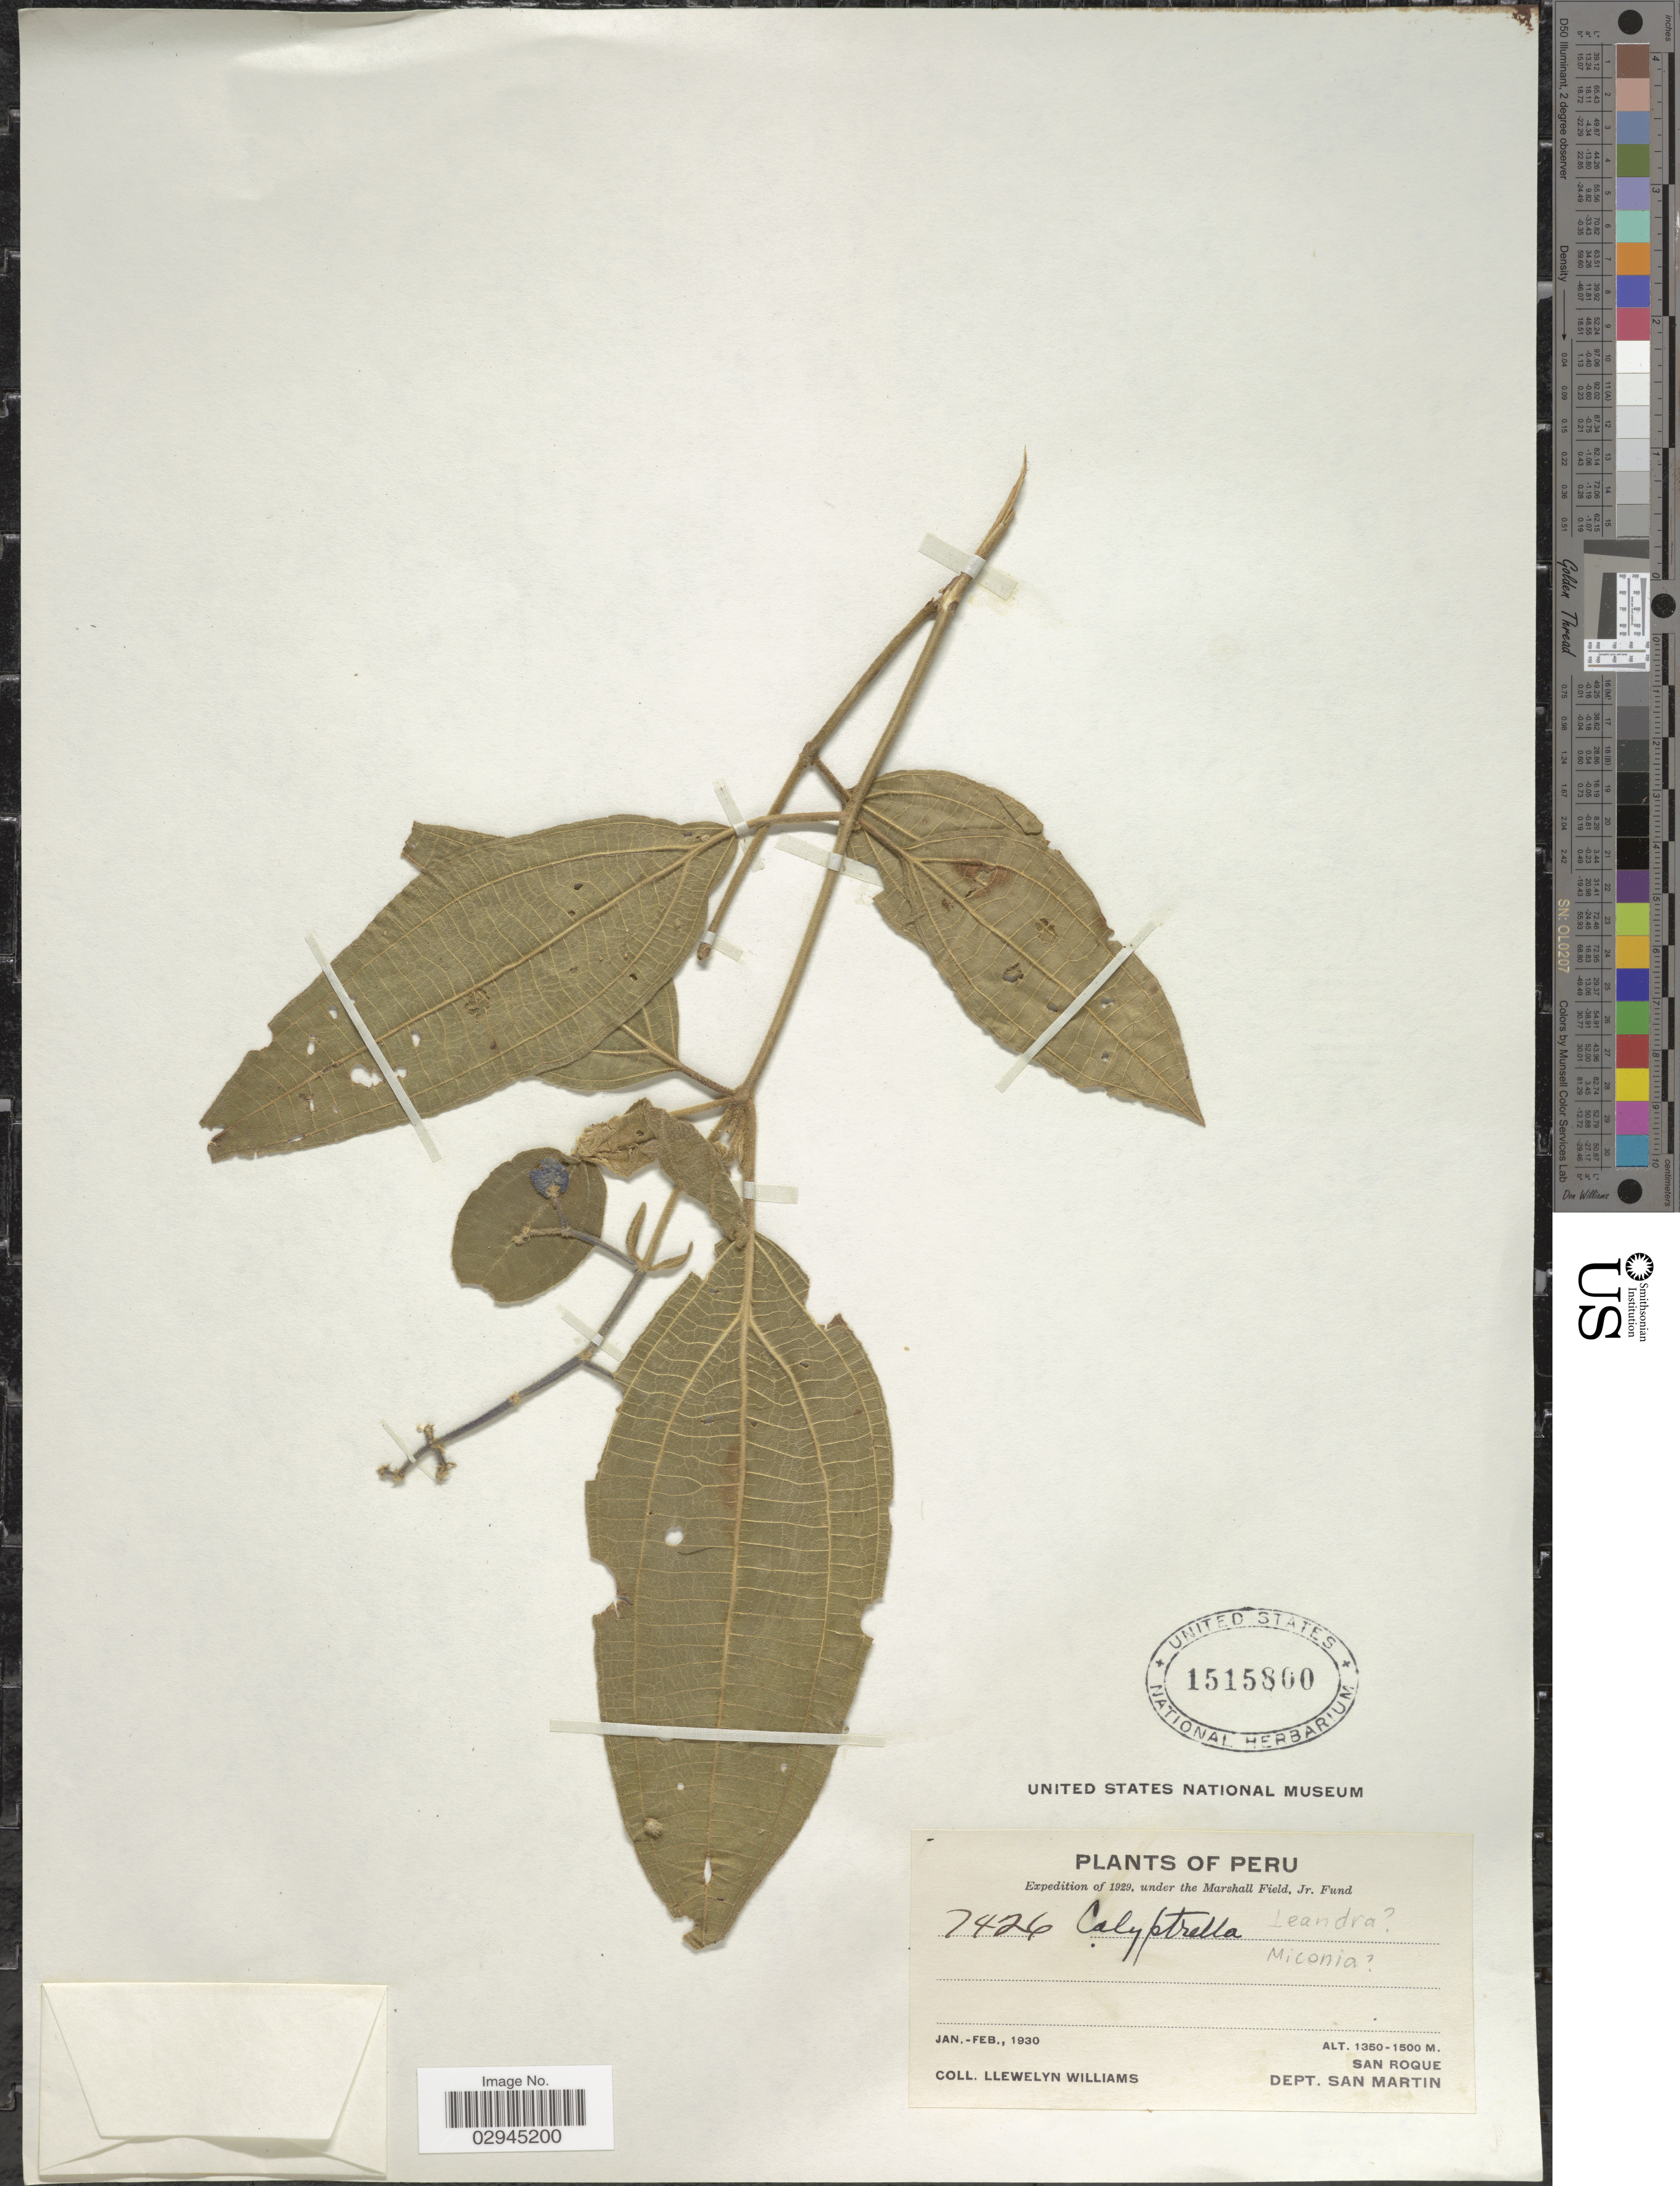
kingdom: Plantae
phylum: Tracheophyta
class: Magnoliopsida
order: Myrtales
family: Melastomataceae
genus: Miconia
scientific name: Miconia sp.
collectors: Ll. Williams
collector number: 7426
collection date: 1930-01/1930-02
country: Peru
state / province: San Martín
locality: San Roque. Dept. San Martin.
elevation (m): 1350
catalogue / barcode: US 1515800